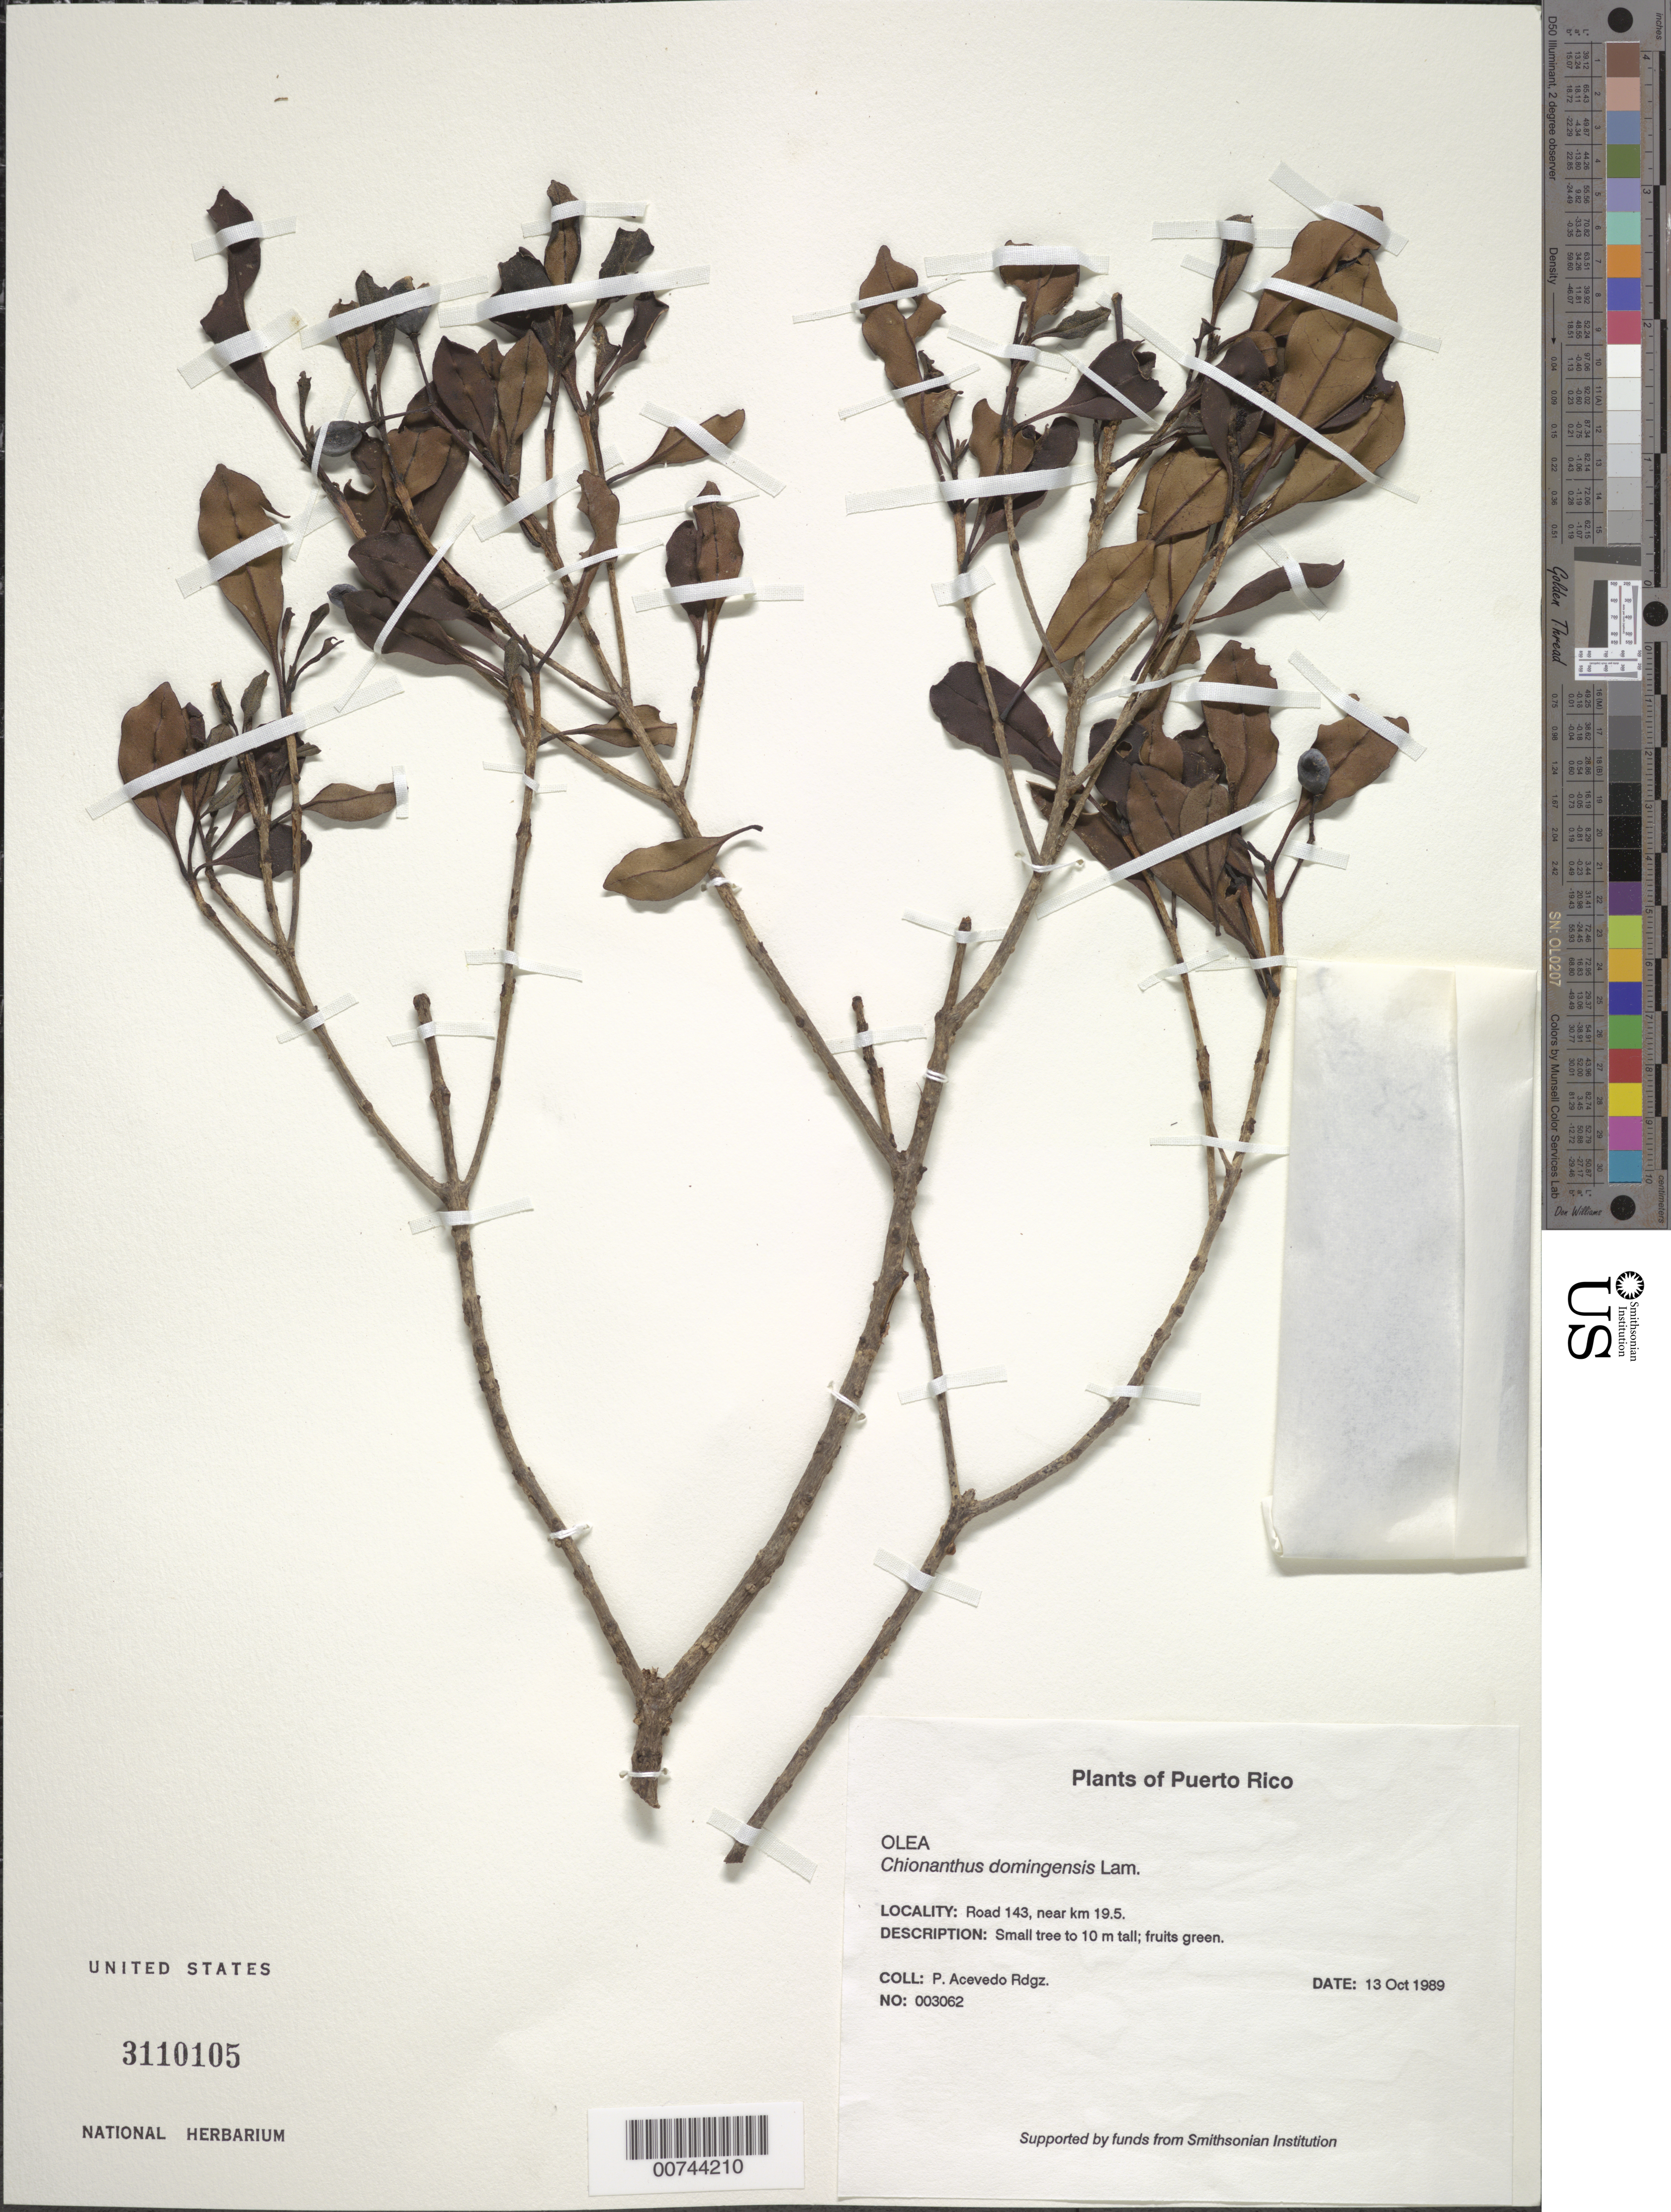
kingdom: Plantae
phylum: Tracheophyta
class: Magnoliopsida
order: Lamiales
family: Oleaceae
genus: Chionanthus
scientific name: Chionanthus domingensis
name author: Lam.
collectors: P. Acevedo-Rodr.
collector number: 3062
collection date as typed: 13 Oct 1989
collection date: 1989-10-13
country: Puerto Rico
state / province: Jayuya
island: Puerto Rico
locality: Jayuya: Road 143, km 19.7.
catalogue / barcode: US 3110105